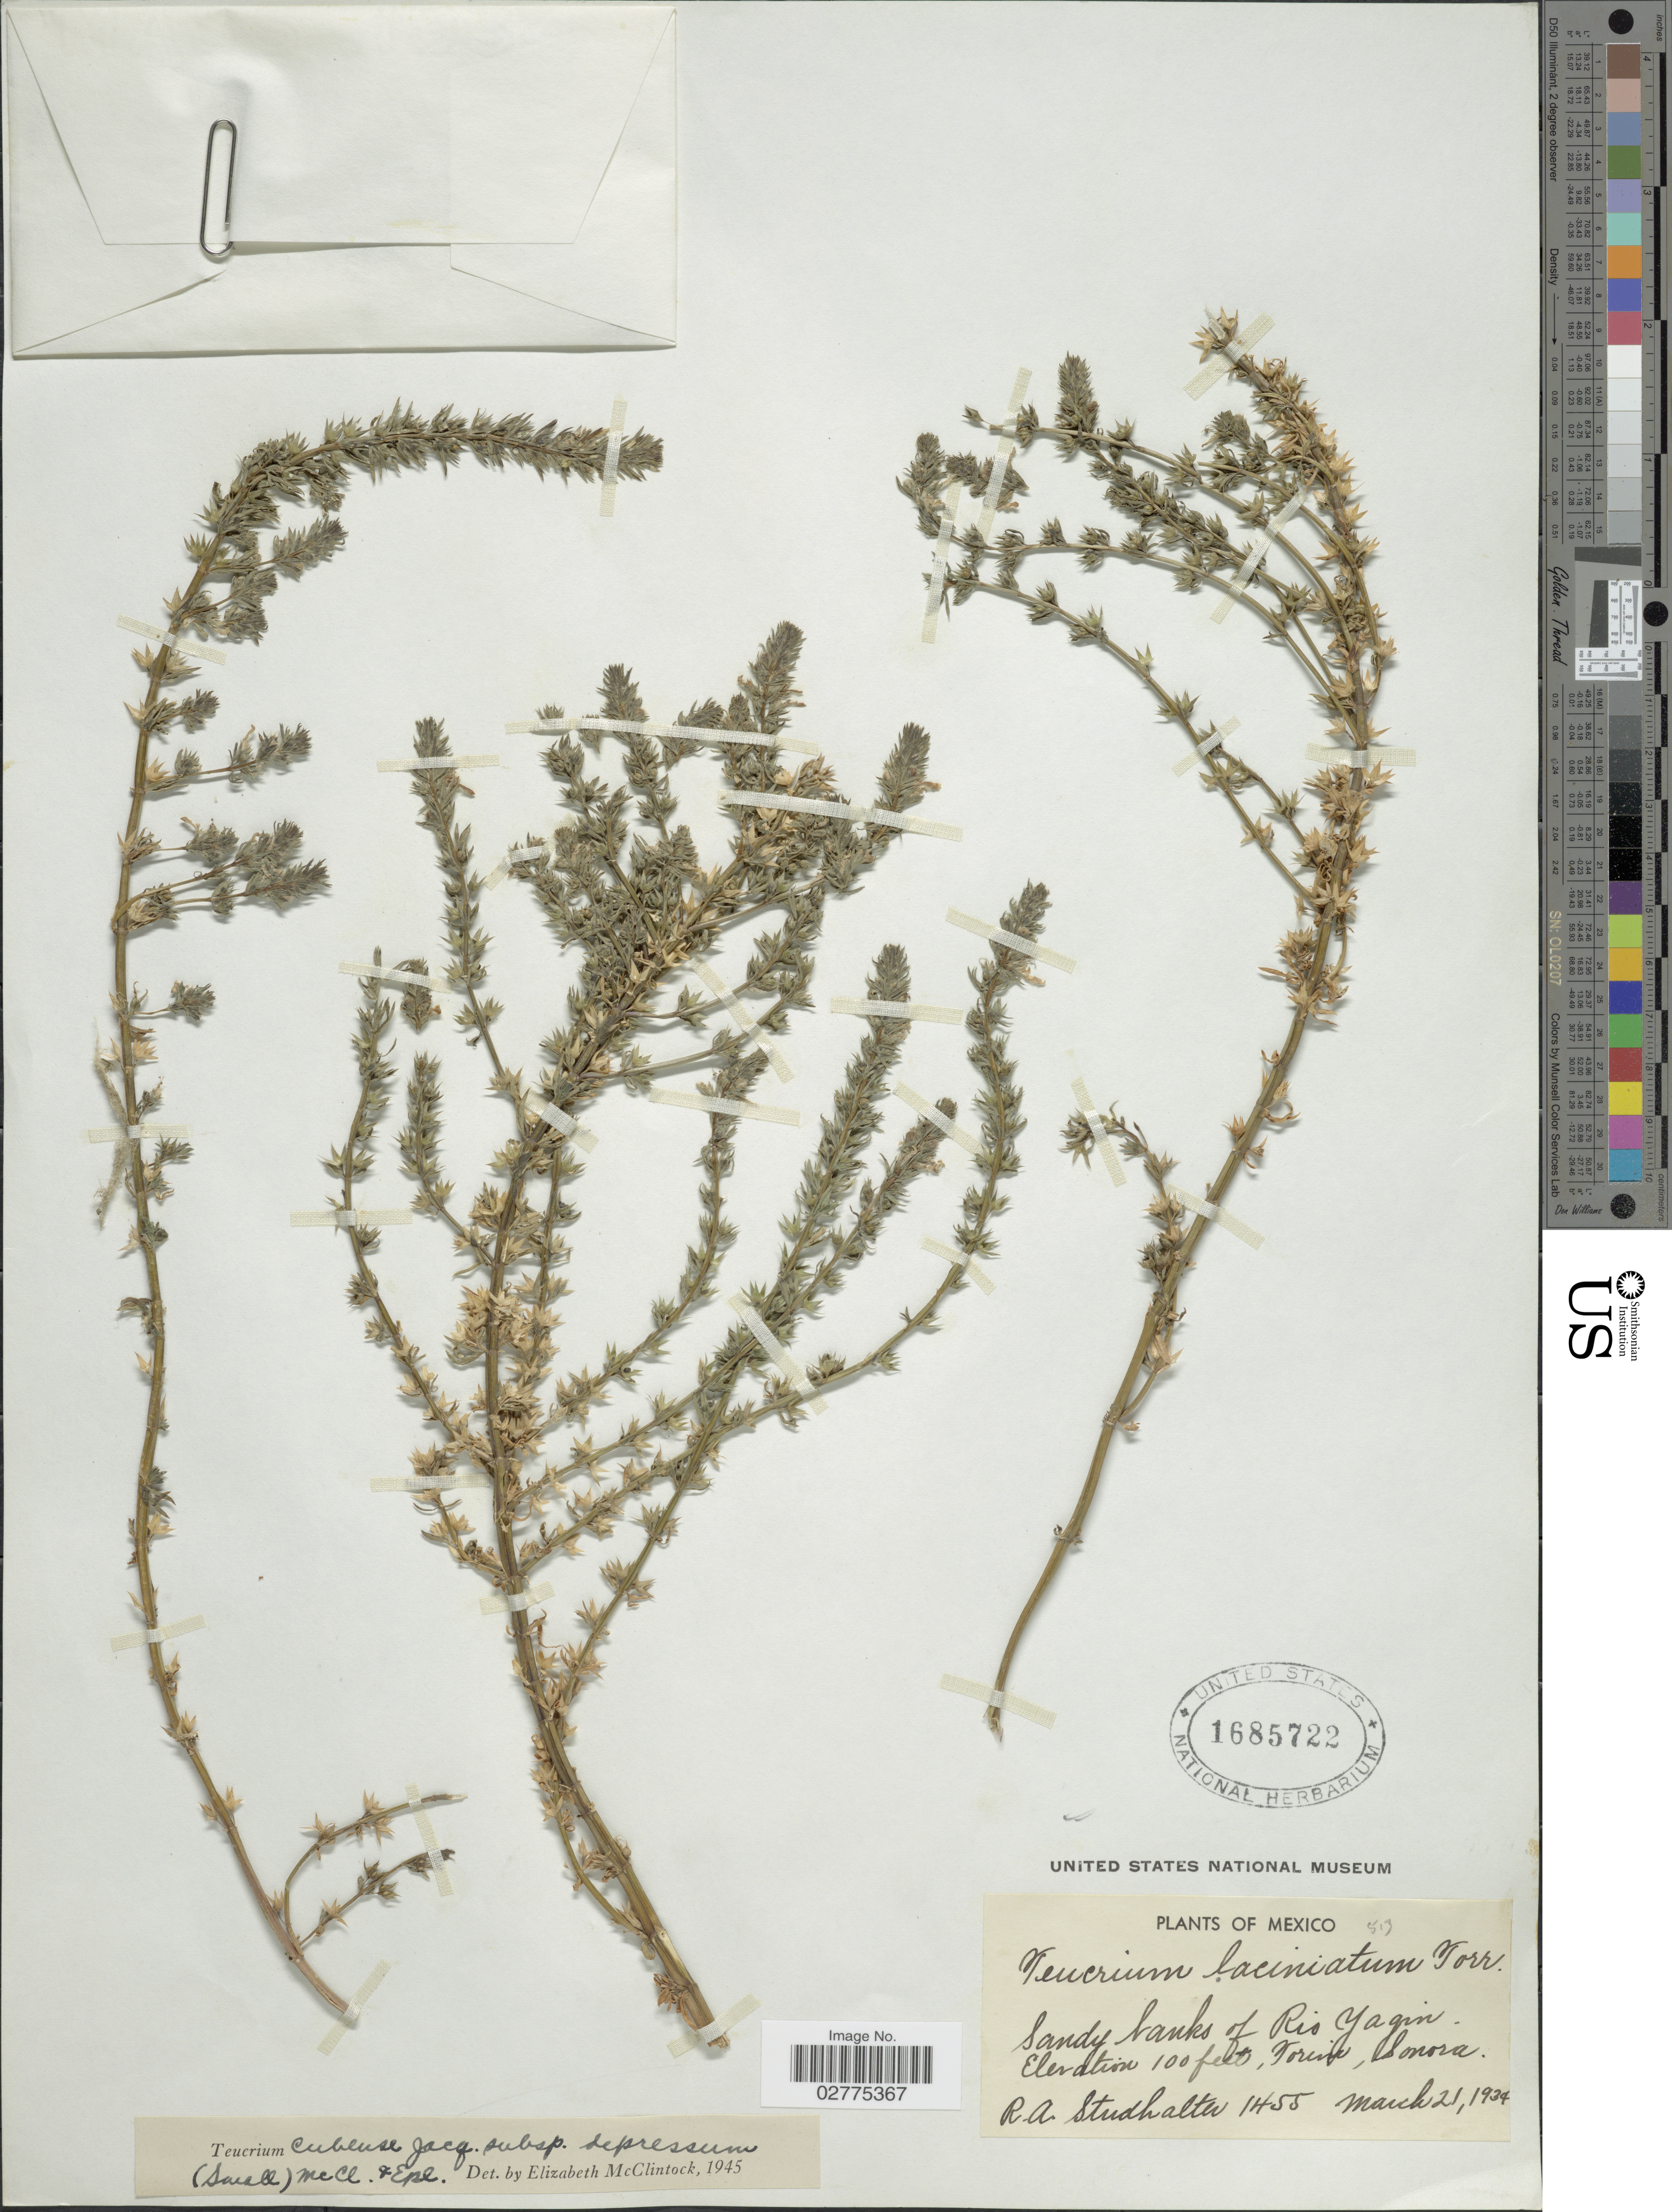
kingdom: Plantae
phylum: Tracheophyta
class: Magnoliopsida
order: Lamiales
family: Lamiaceae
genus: Teucrium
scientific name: Teucrium cubense subsp. depressum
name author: (Small) E. M. McClint. & Epling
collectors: R. Studhalter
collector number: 1455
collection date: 1934-03-21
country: Mexico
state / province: Sonora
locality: Sandy banks of Rio Yagin, Torina, Sonora.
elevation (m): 30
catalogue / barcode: US 1685722